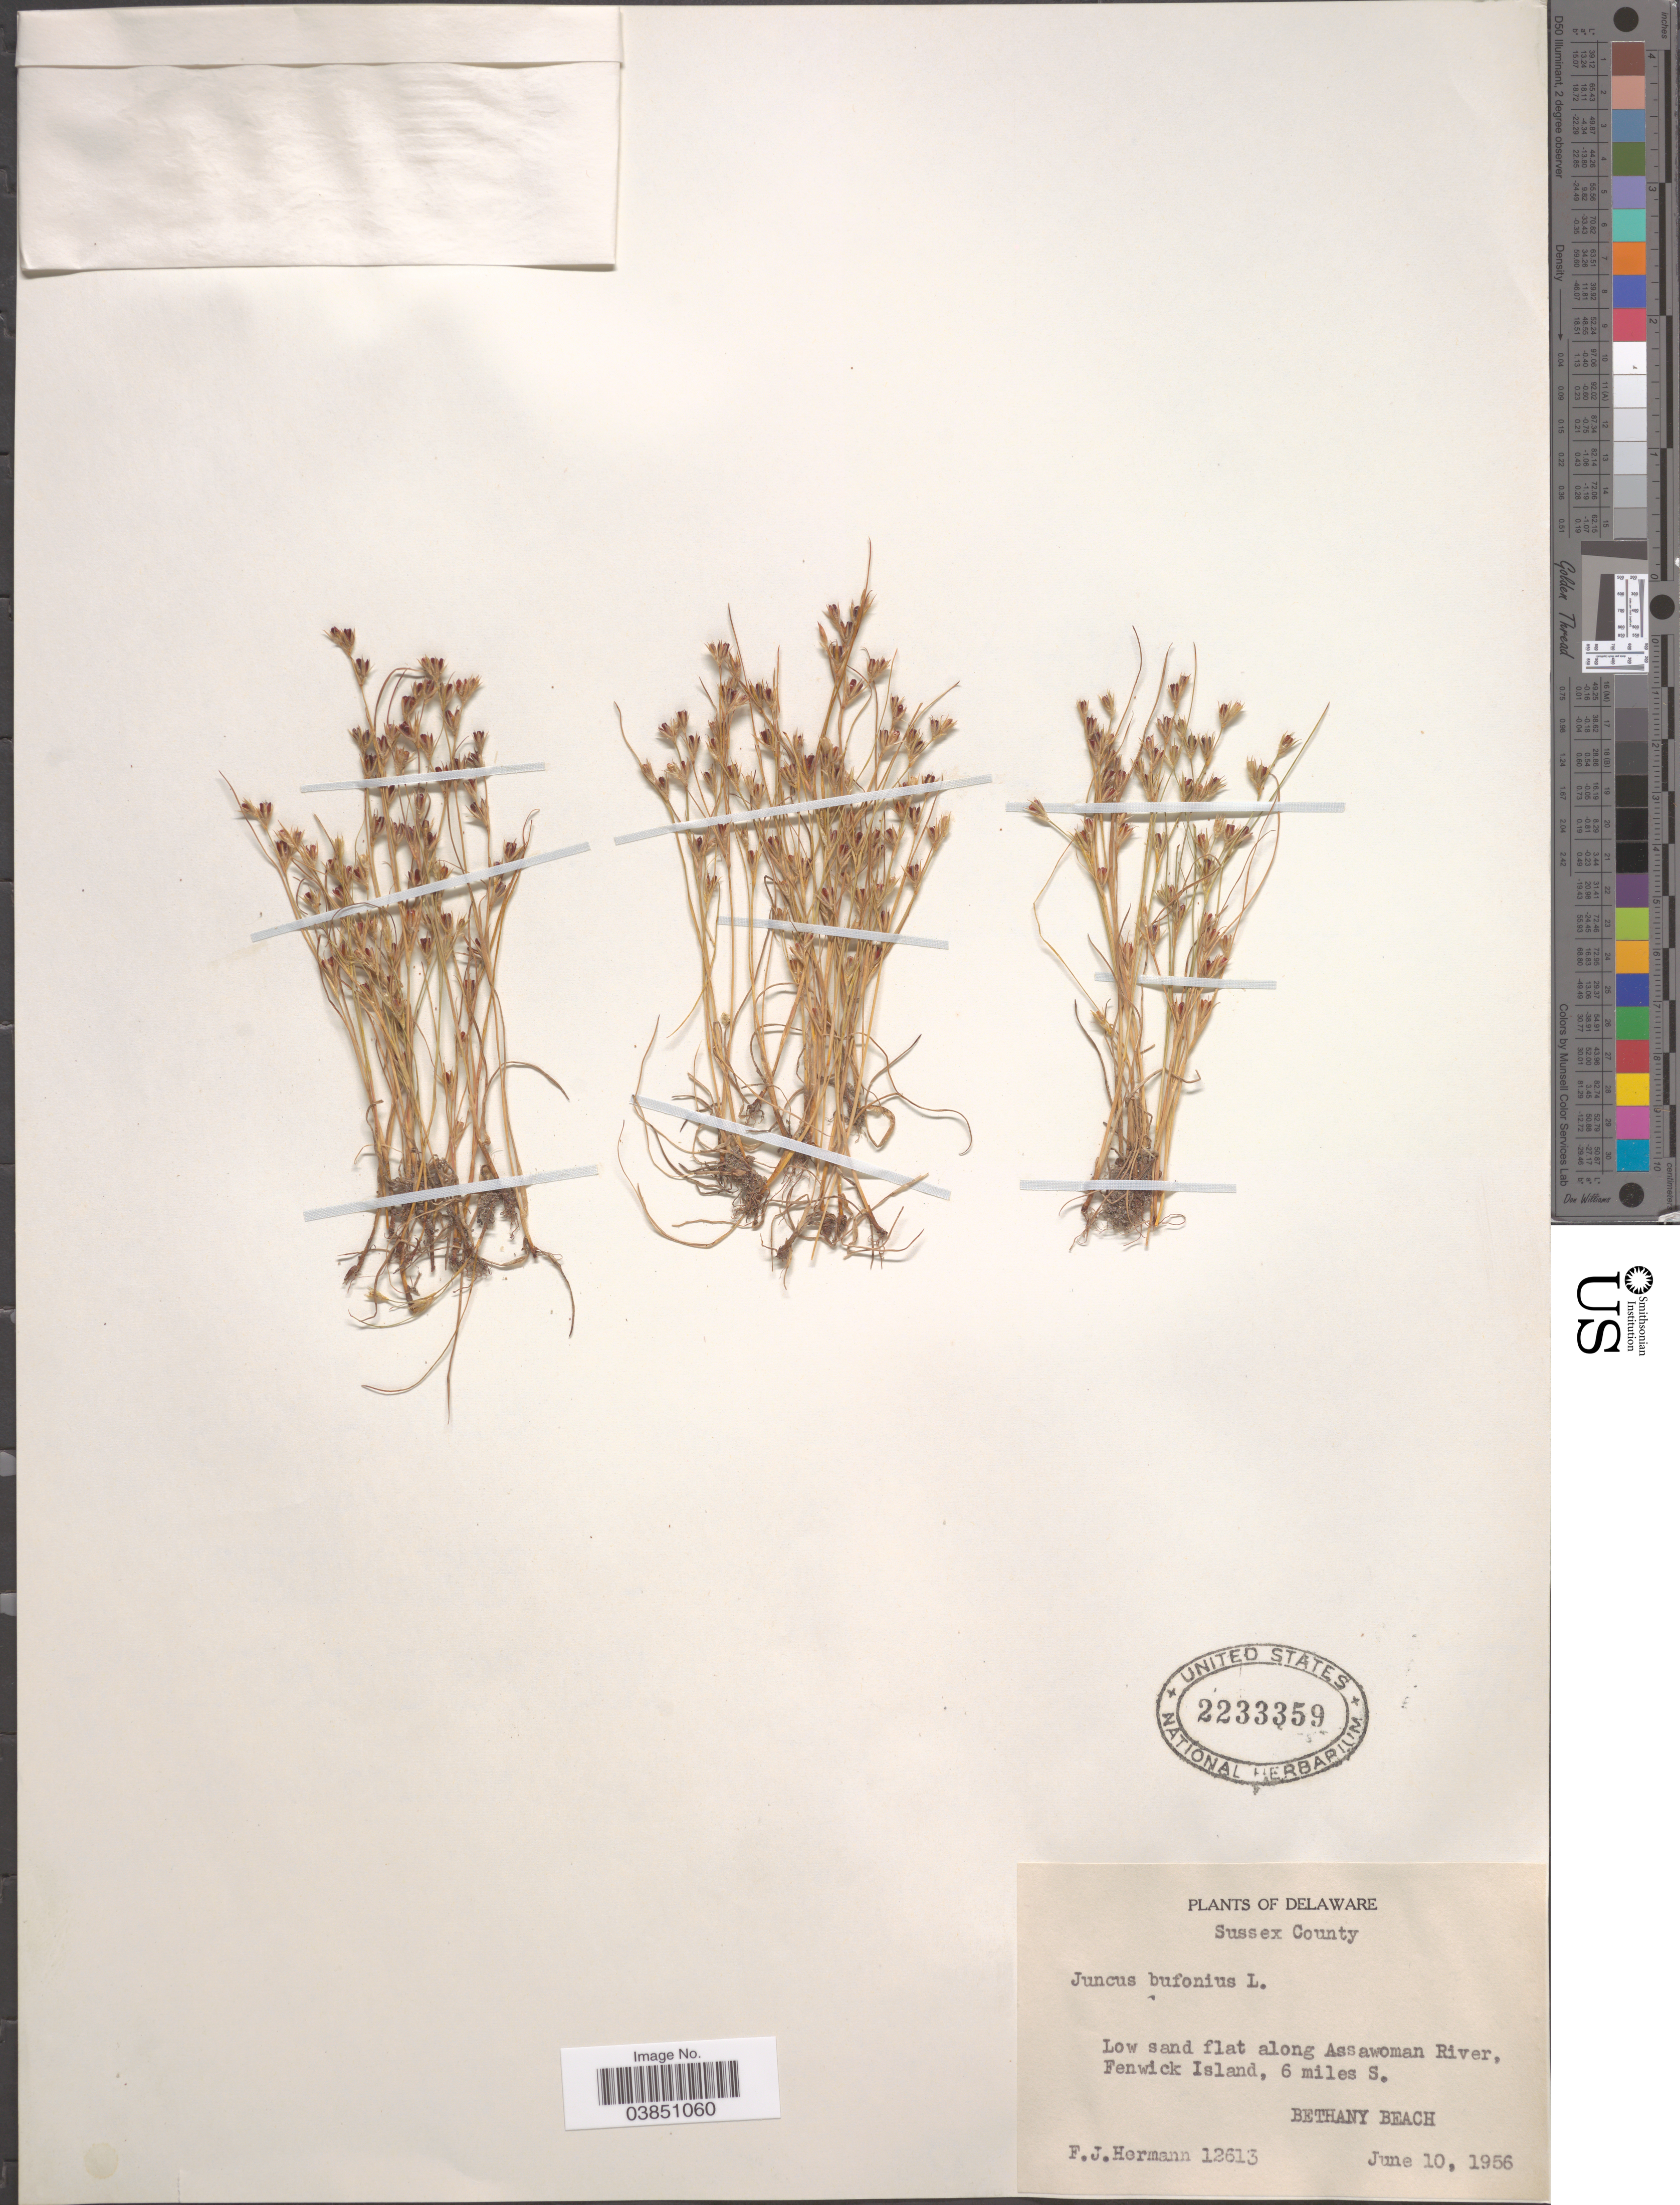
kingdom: Plantae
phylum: Tracheophyta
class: Liliopsida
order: Poales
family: Juncaceae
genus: Juncus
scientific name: Juncus bufonius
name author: L.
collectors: F. J. Hermann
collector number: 12613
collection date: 1956-06-10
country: United States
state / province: Delaware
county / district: Sussex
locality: Sussex County. Along Assawoman River, Fenwick Island, 6 miles S. Bethany Beach.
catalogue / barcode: US 2233359